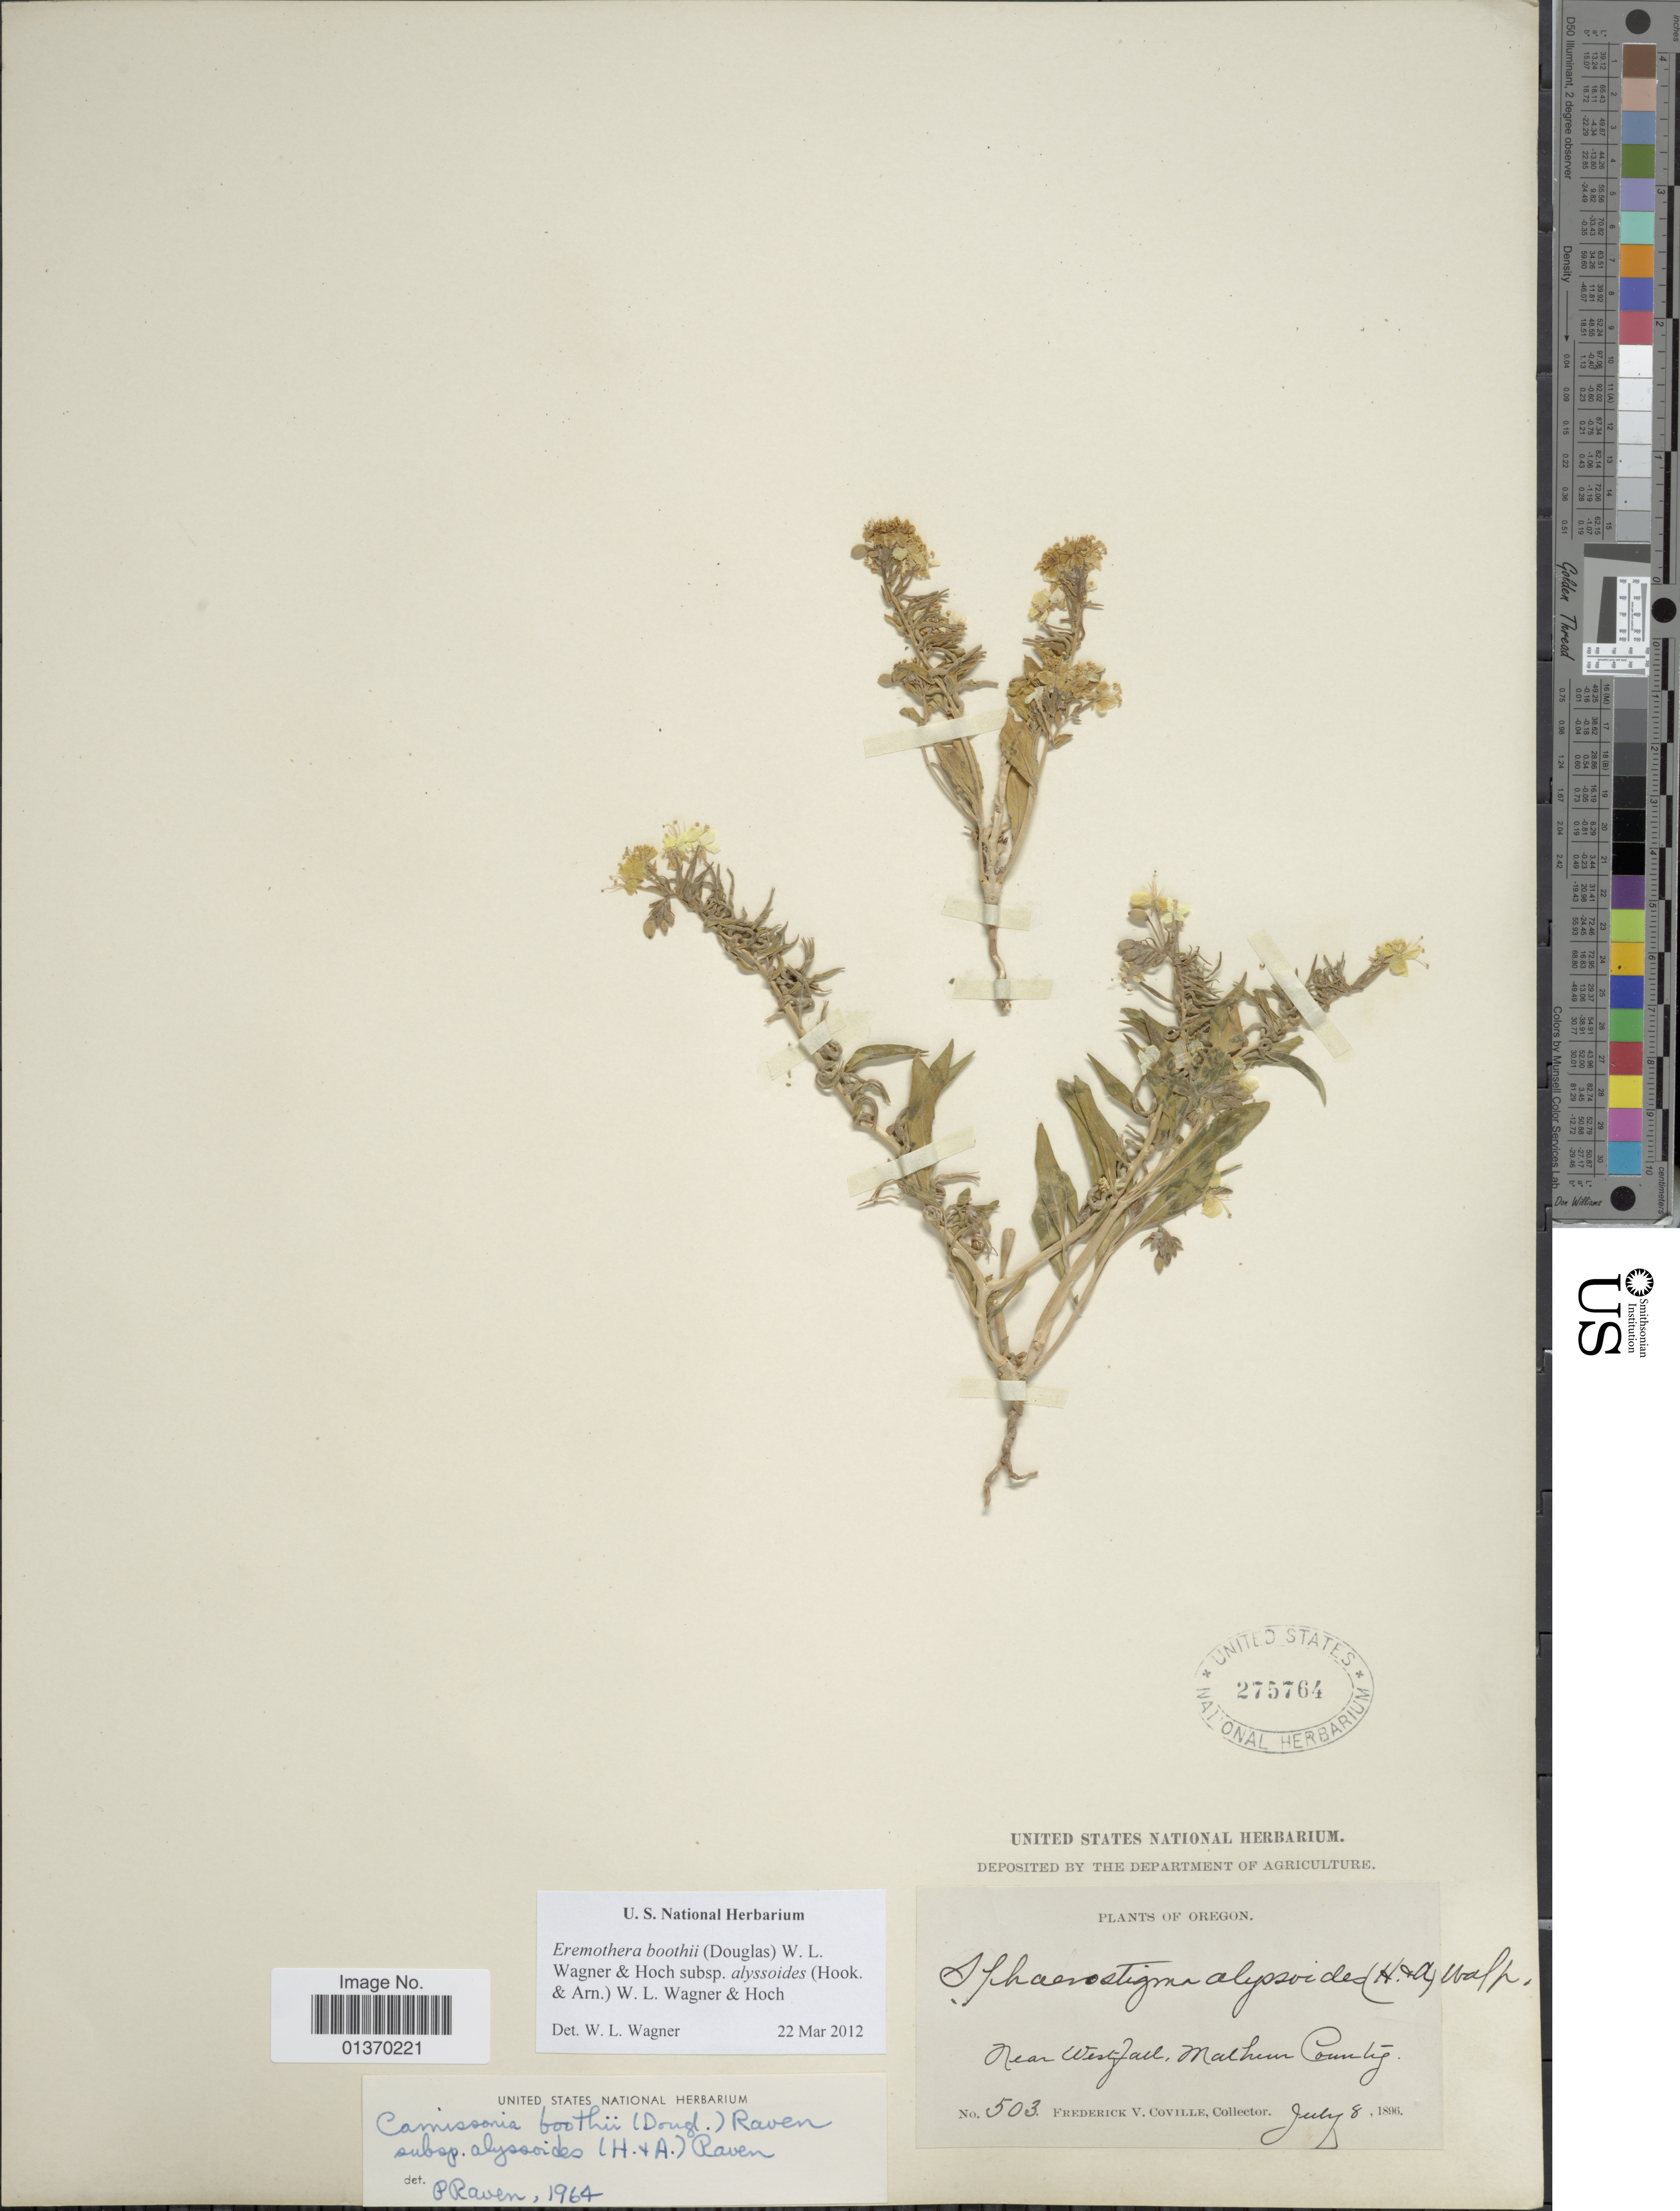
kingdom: Plantae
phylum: Tracheophyta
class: Magnoliopsida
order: Myrtales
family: Onagraceae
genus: Eremothera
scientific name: Eremothera boothii subsp. alyssoides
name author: (Hook. & Arn.) W.L. Wagner & Hoch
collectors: F. V. Coville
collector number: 503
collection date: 1896-07-08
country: United States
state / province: Oregon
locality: Near Westfall, Malheur County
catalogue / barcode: US 275764